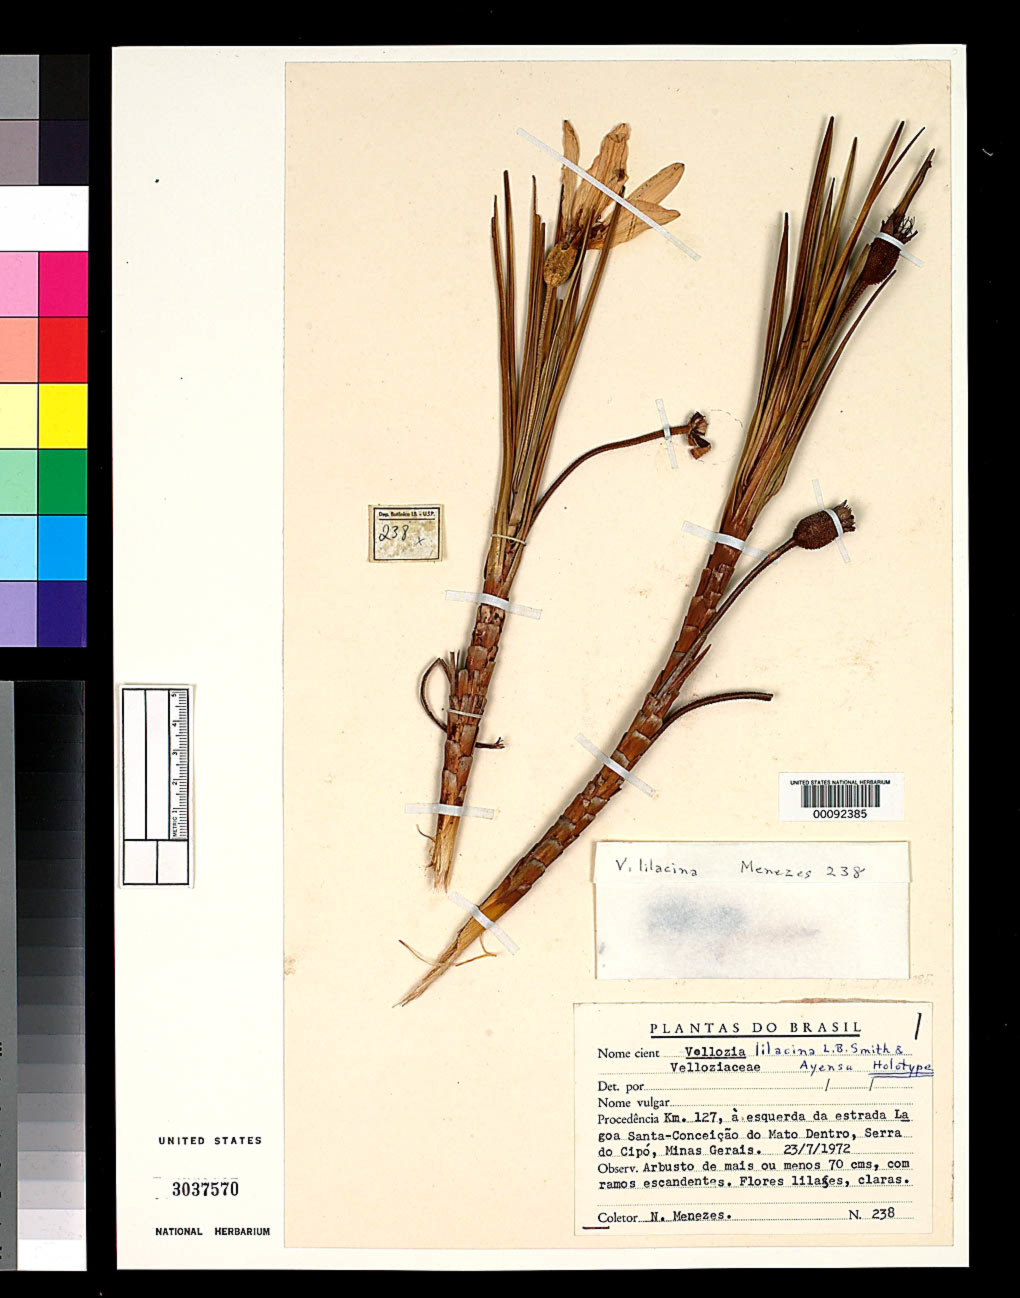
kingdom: Plantae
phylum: Tracheophyta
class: Liliopsida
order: Pandanales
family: Velloziaceae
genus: Vellozia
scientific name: Vellozia lilacina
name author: L.B. Sm. & Ayensu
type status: Holotype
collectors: N. L. Menezes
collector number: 238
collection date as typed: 23 Jul 1972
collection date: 1972-07-23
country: Brazil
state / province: Minas Gerais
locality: Serra do Cipo, km 127 on W side of Lagoa Santa to Conceicao do Mato Dentro road .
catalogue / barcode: US 3037570